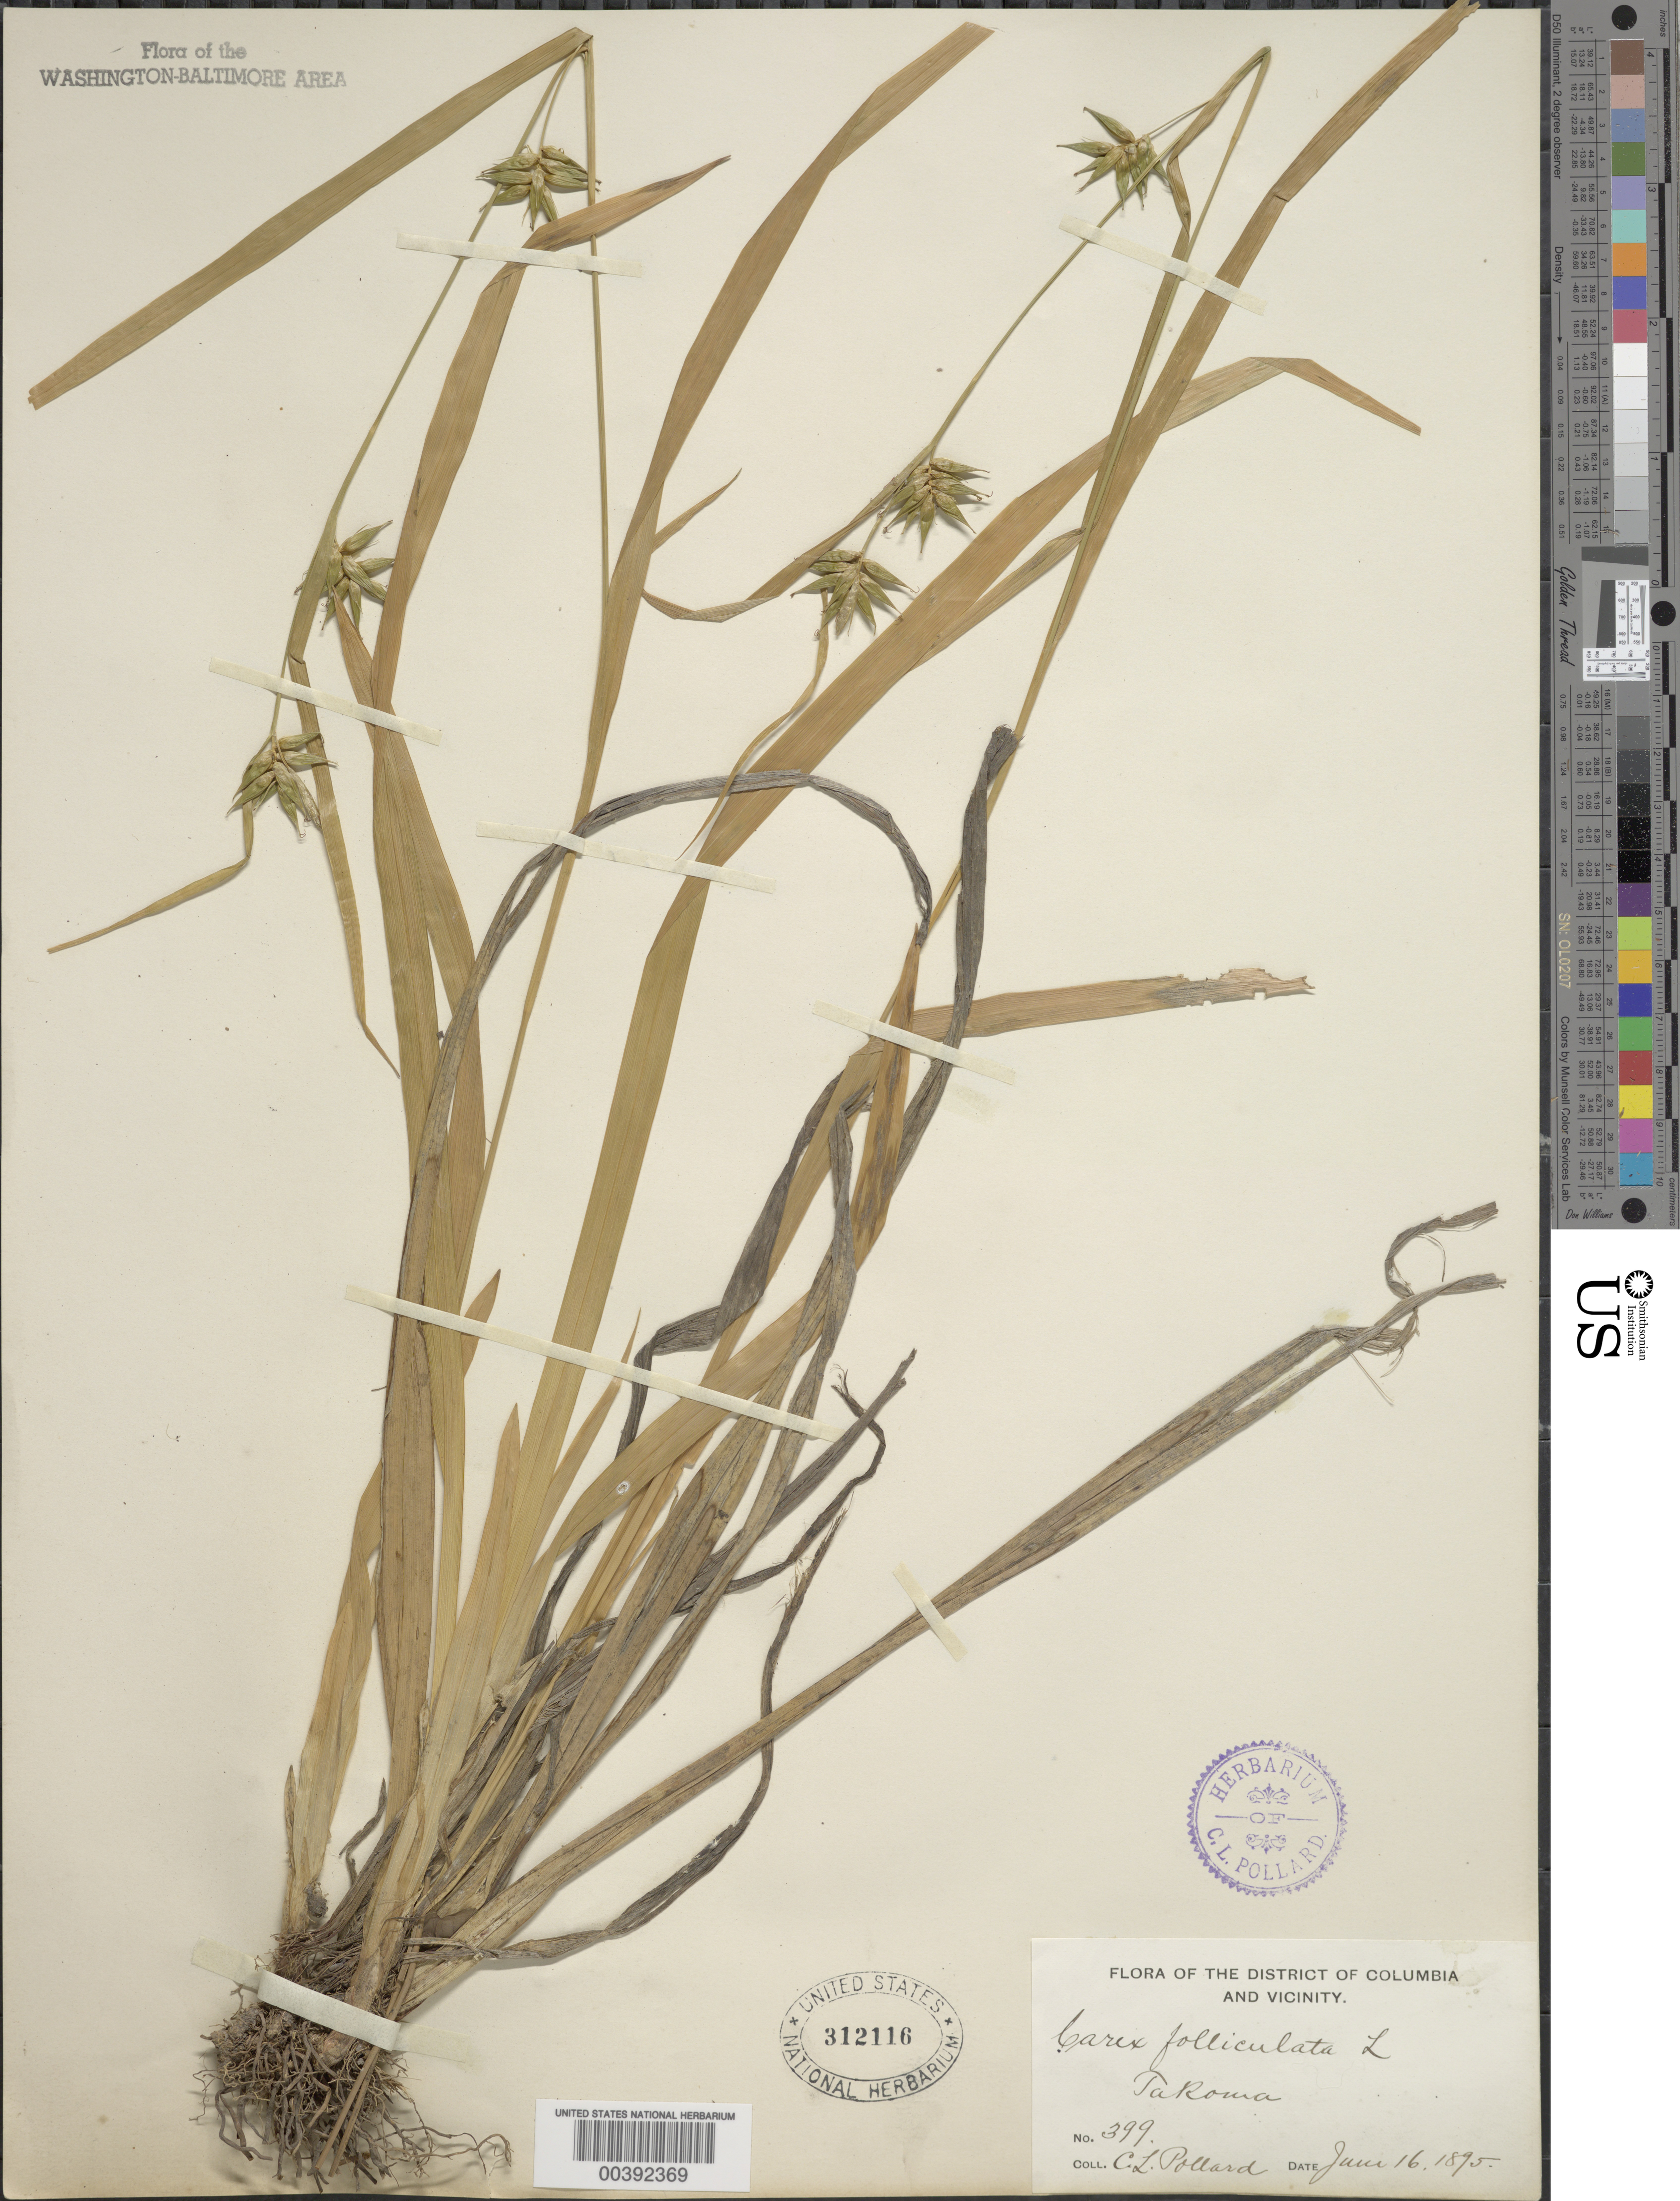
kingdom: Plantae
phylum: Tracheophyta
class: Liliopsida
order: Poales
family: Cyperaceae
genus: Carex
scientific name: Carex folliculata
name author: L.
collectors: C. L. Pollard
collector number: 399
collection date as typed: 16 Jun 1895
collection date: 1895-06-16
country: United States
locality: Takoma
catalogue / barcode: US 312116